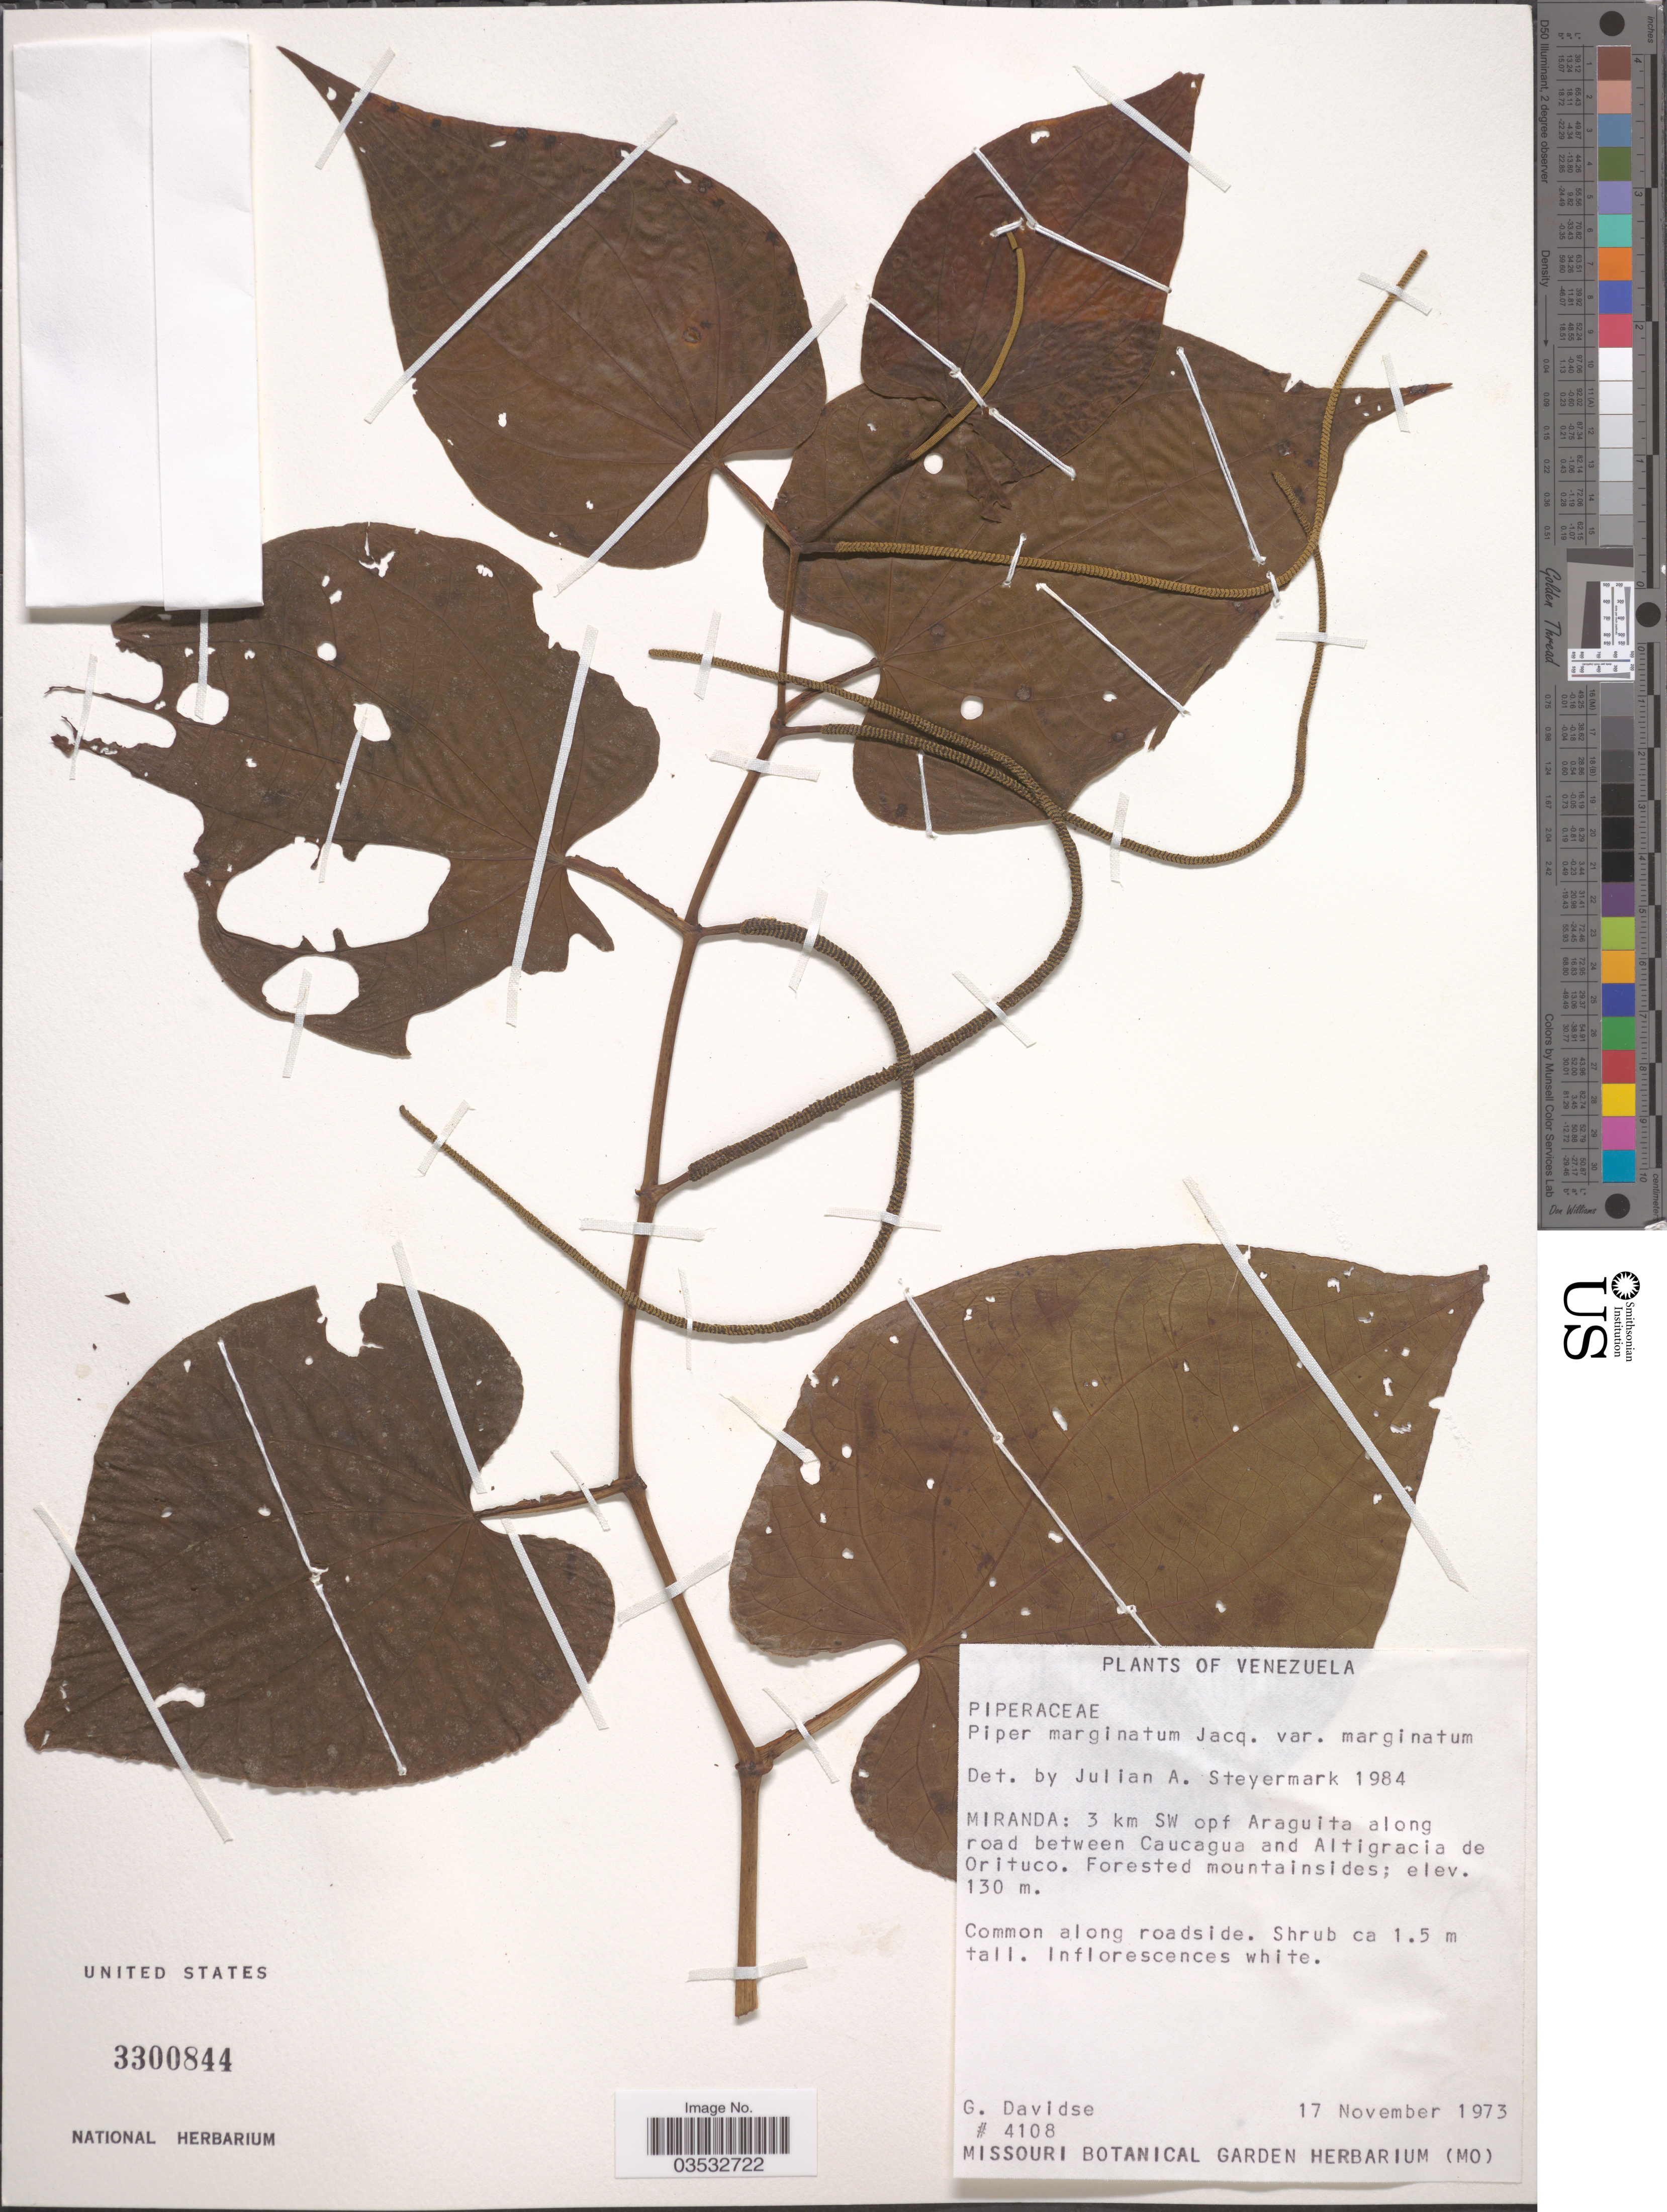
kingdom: Plantae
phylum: Tracheophyta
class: Magnoliopsida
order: Piperales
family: Piperaceae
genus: Piper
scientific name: Piper marginatum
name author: Jacq.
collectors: G. Davidse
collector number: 4108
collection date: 1973-11-17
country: Venezuela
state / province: Miranda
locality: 3 km SW opf Araguita along road between Caucagua and Altigracia de Orituco.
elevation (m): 130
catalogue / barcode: US 3300844